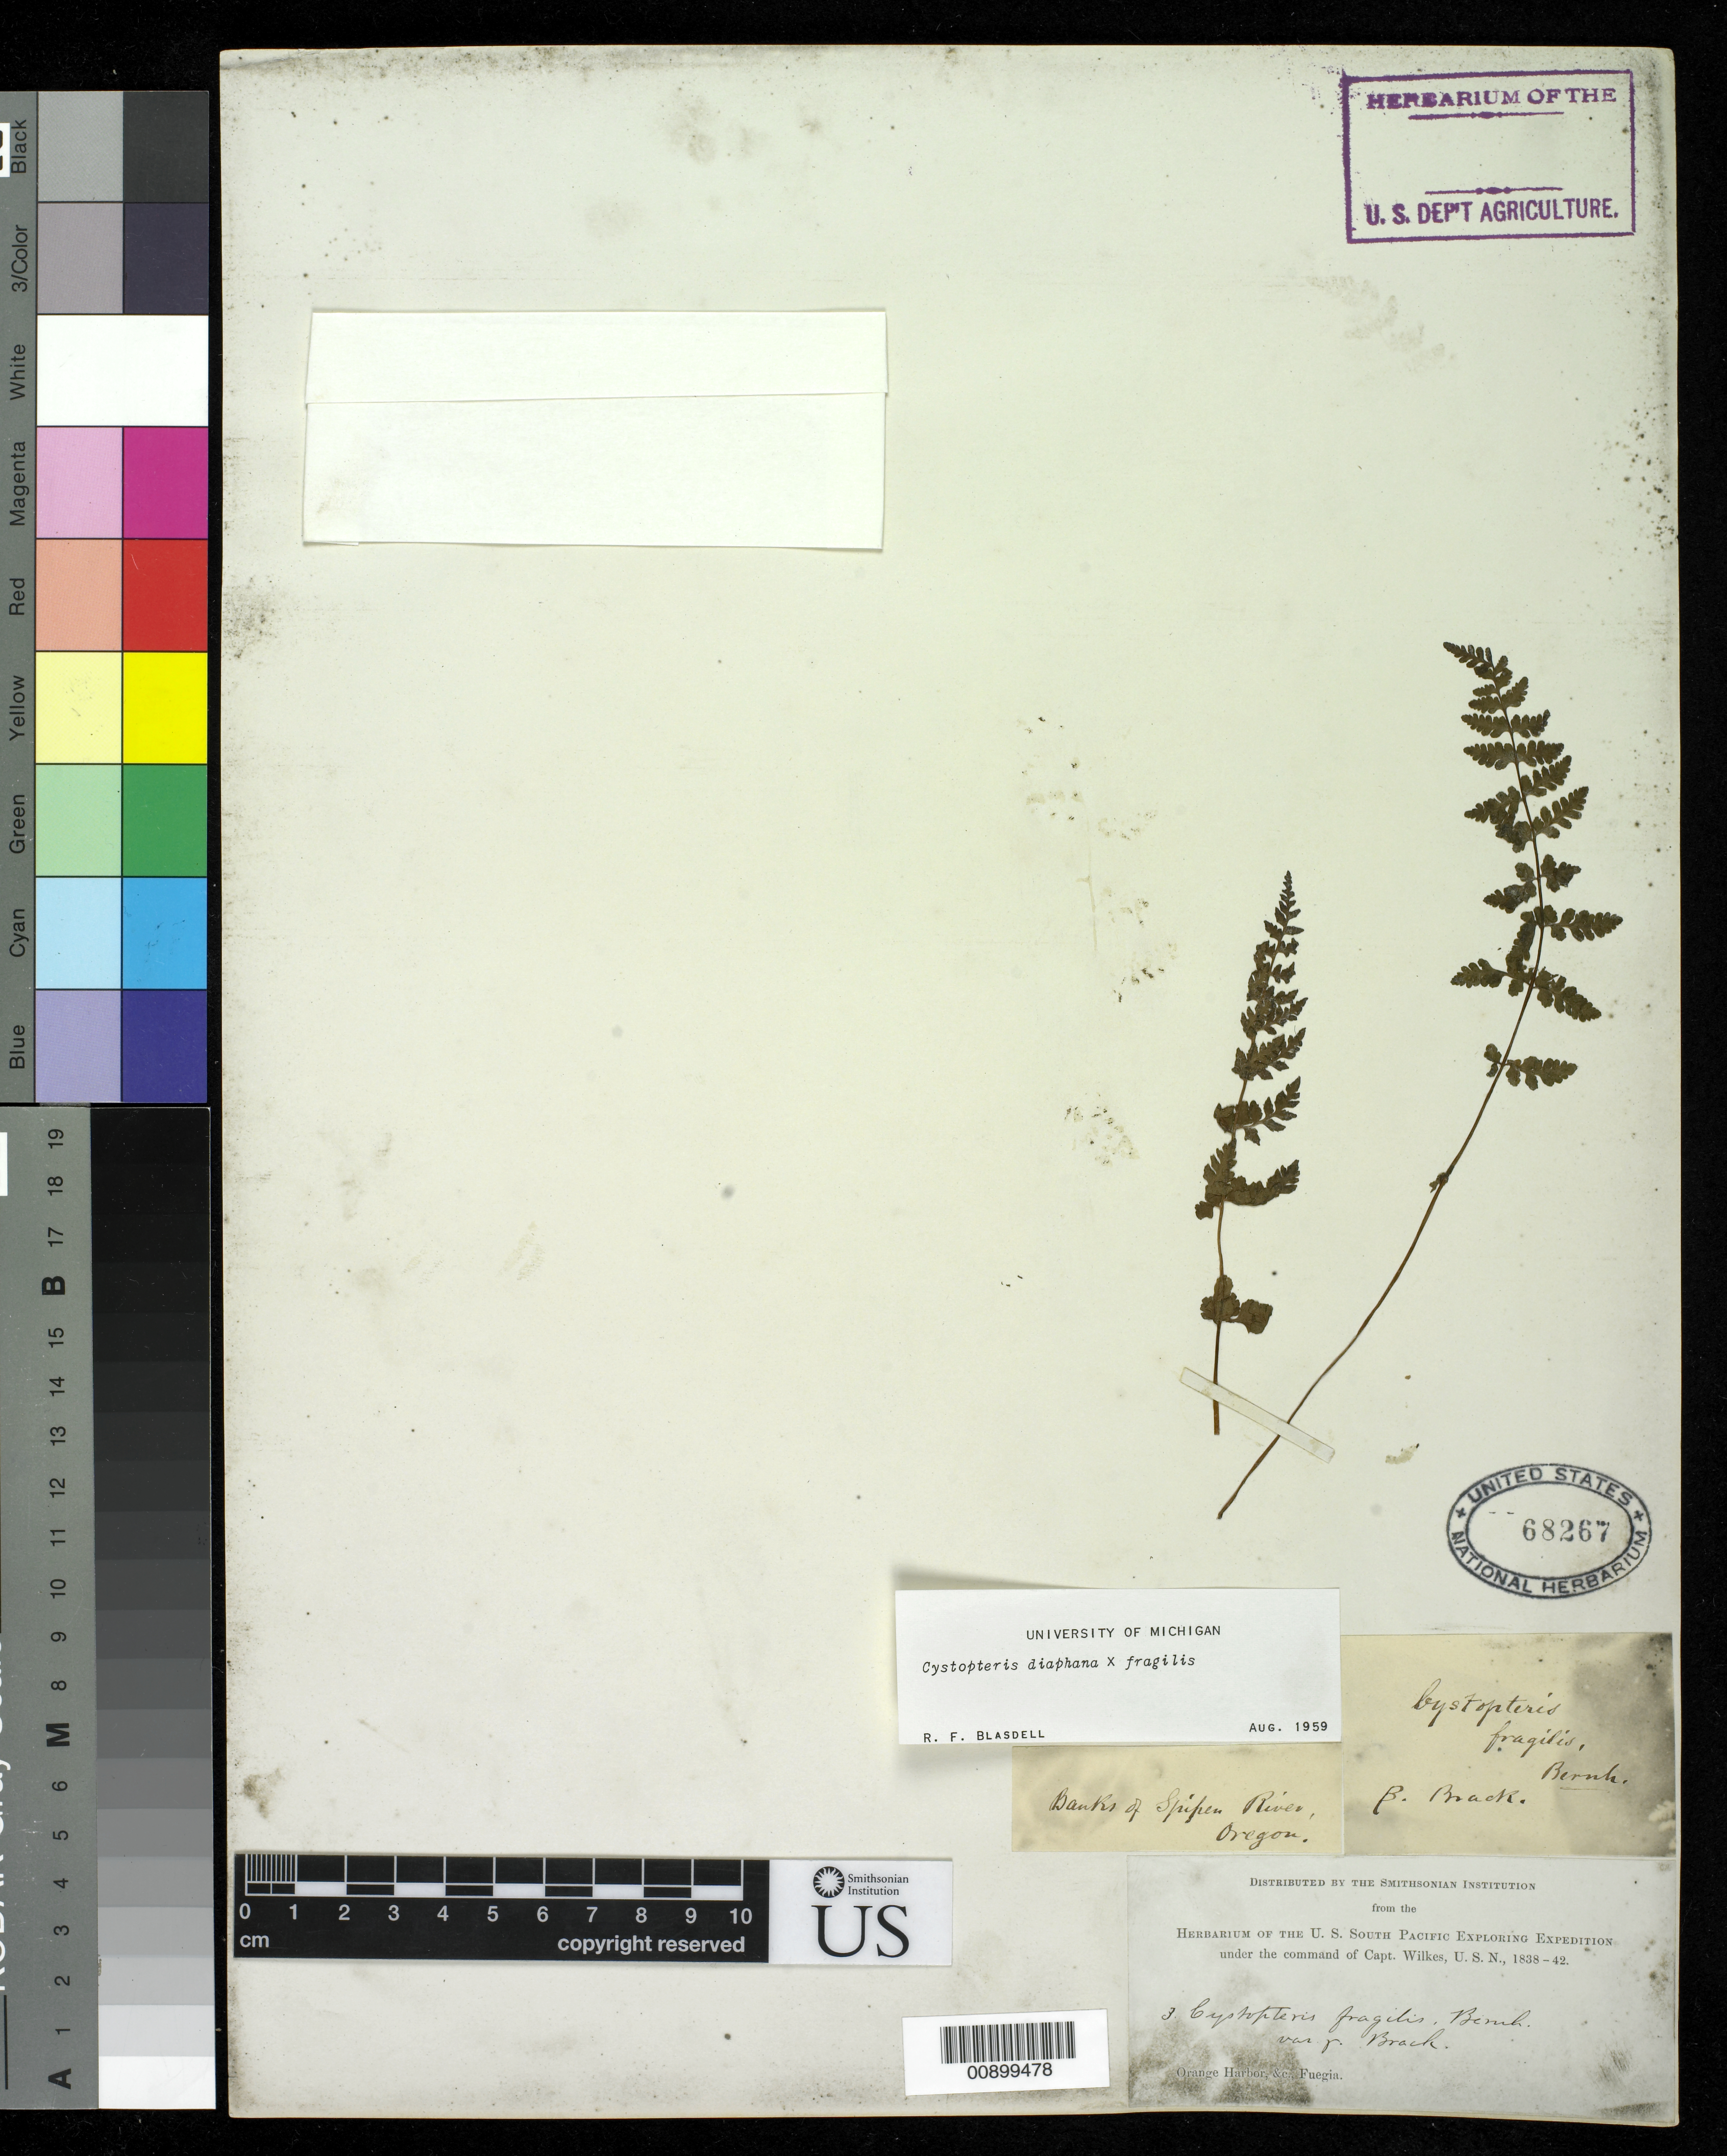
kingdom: Plantae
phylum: Tracheophyta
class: Polypodiopsida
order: Polypodiales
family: Cystopteridaceae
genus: Cystopteris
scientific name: Cystopteris diaphana x C. fragilis (L.) Bernh.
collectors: Wilkes Explor. Exped.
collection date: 1838/1842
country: Argentina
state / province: Tierra del Fuego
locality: Orange Harbor, &c., Fuegia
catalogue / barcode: US 68267